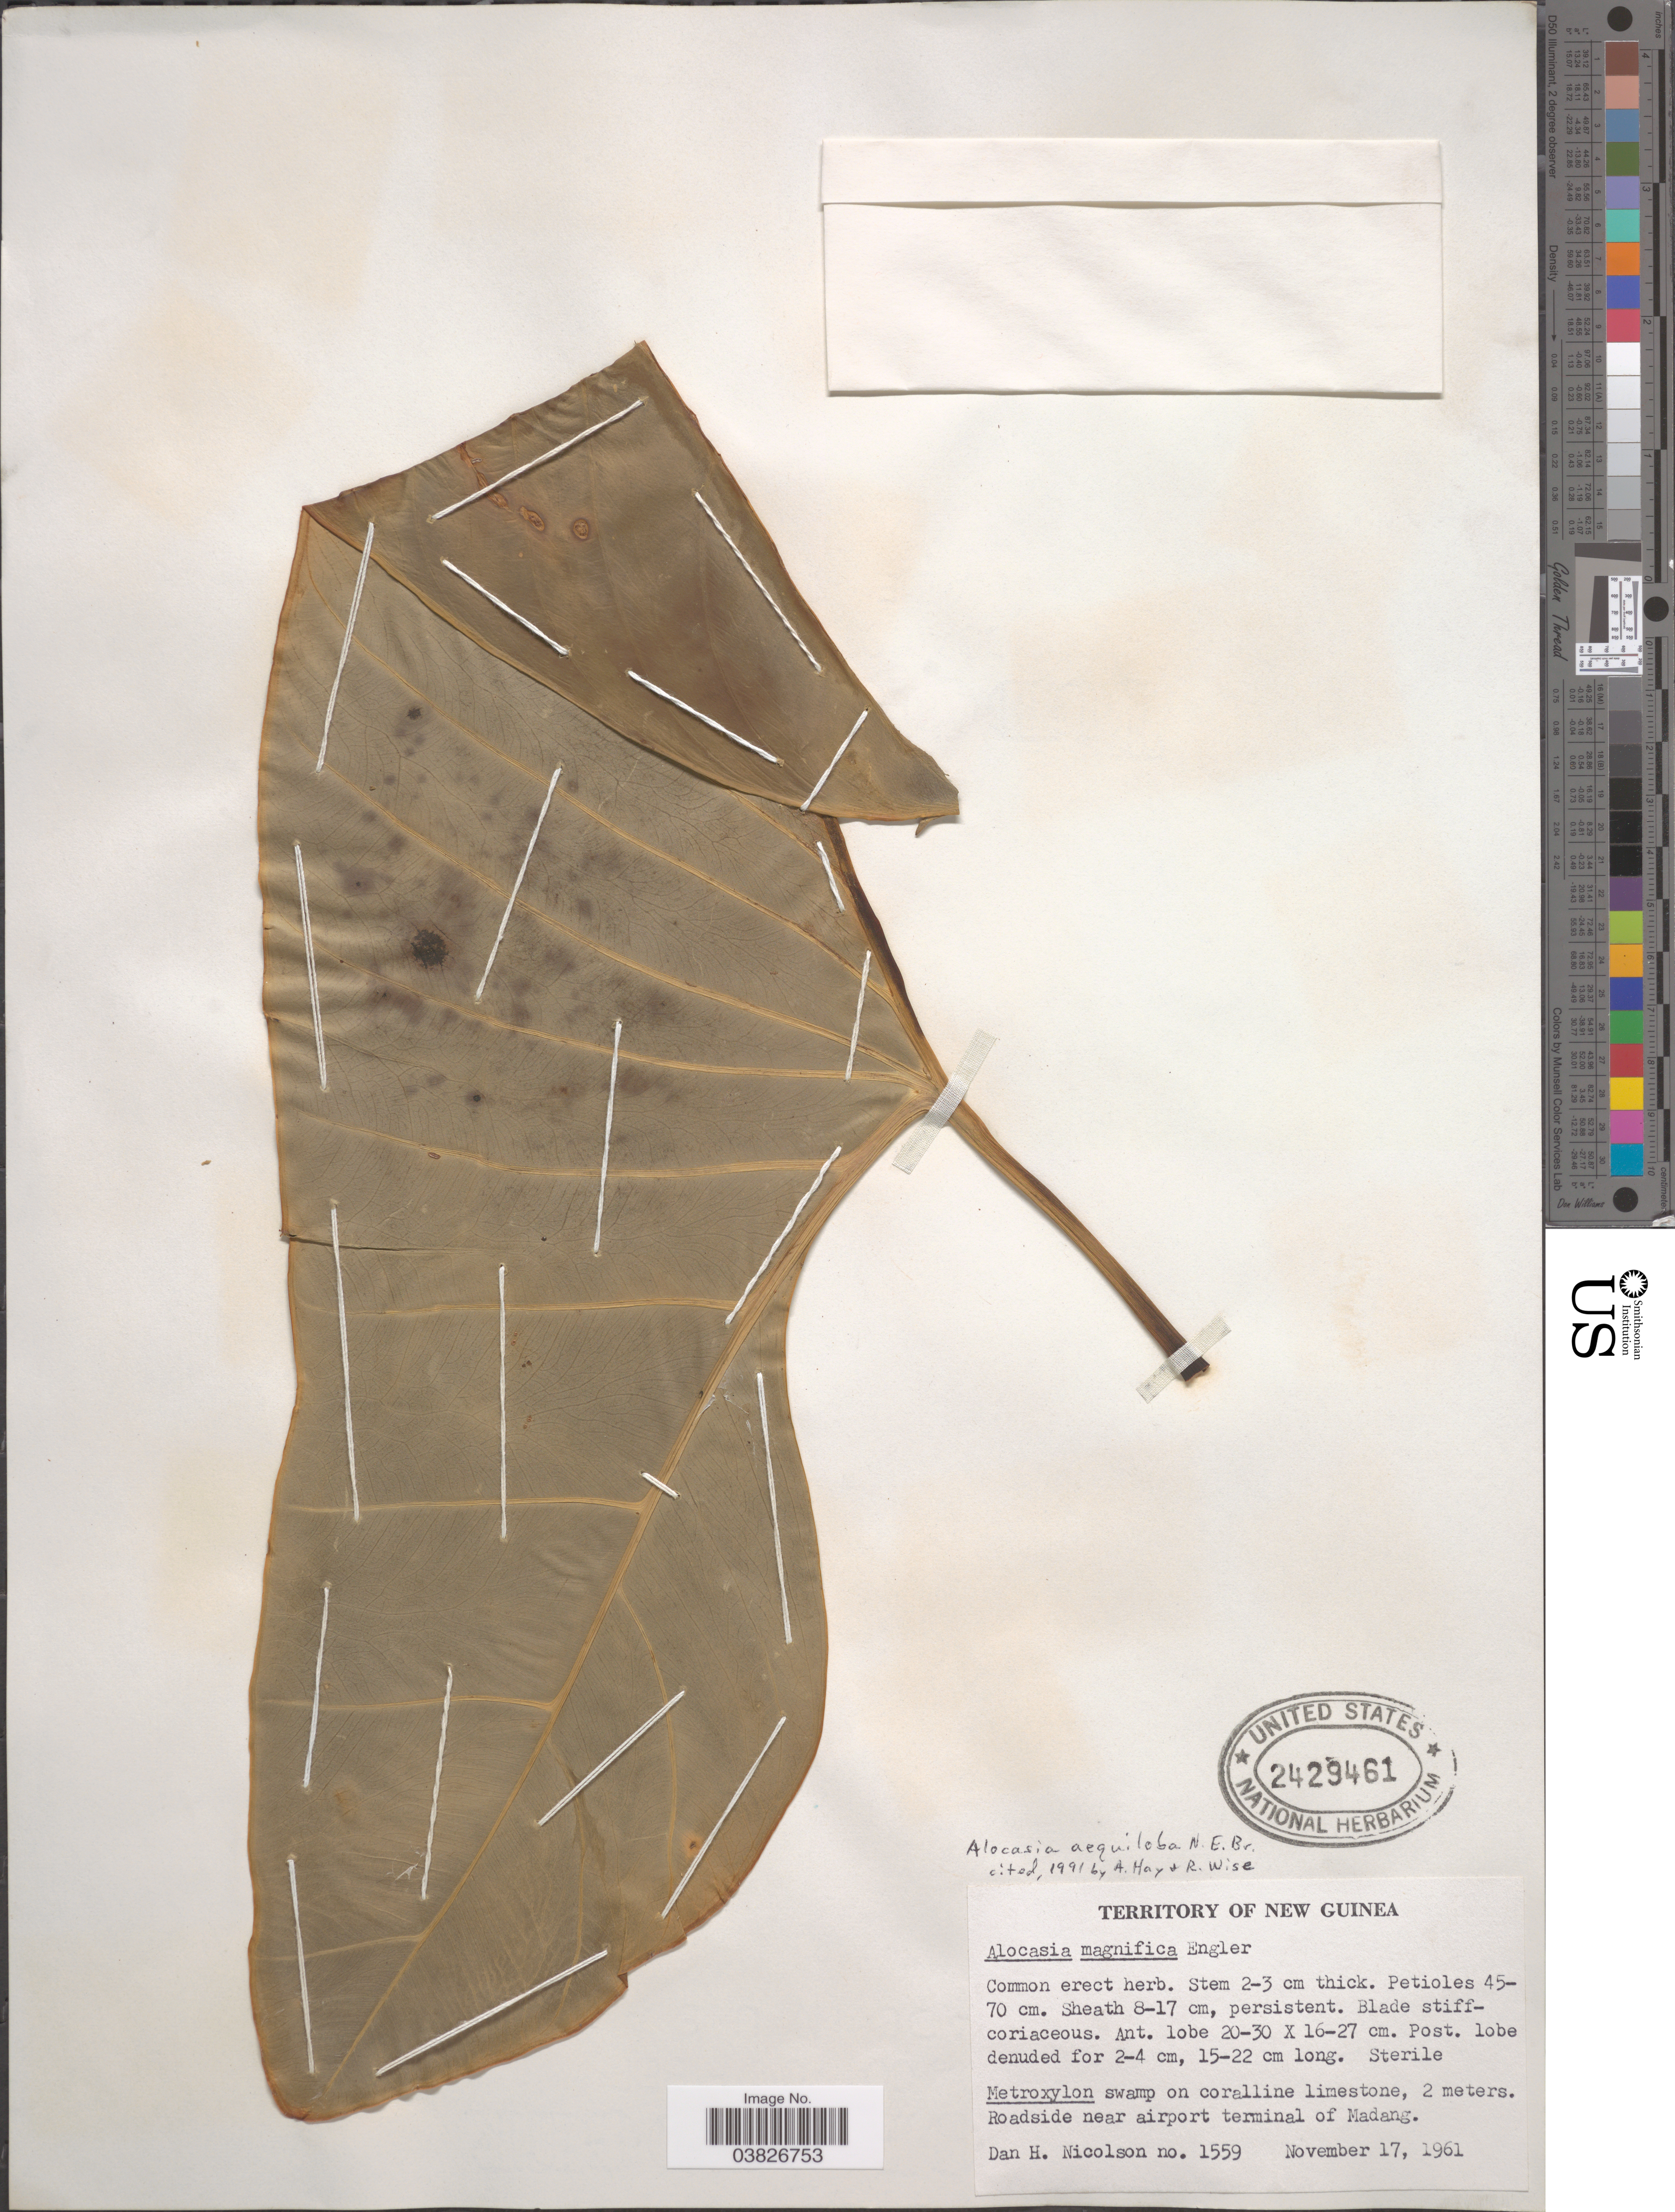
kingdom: Plantae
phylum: Tracheophyta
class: Liliopsida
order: Alismatales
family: Araceae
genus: Alocasia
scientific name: Alocasia aequiloba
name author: N.E. Br.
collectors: D. H. Nicolson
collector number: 1559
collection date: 1961-11-17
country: Papua New Guinea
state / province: Madang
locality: Territory of New Guinea. Roadside near airport terminal of Madang.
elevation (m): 2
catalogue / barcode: US 2429461